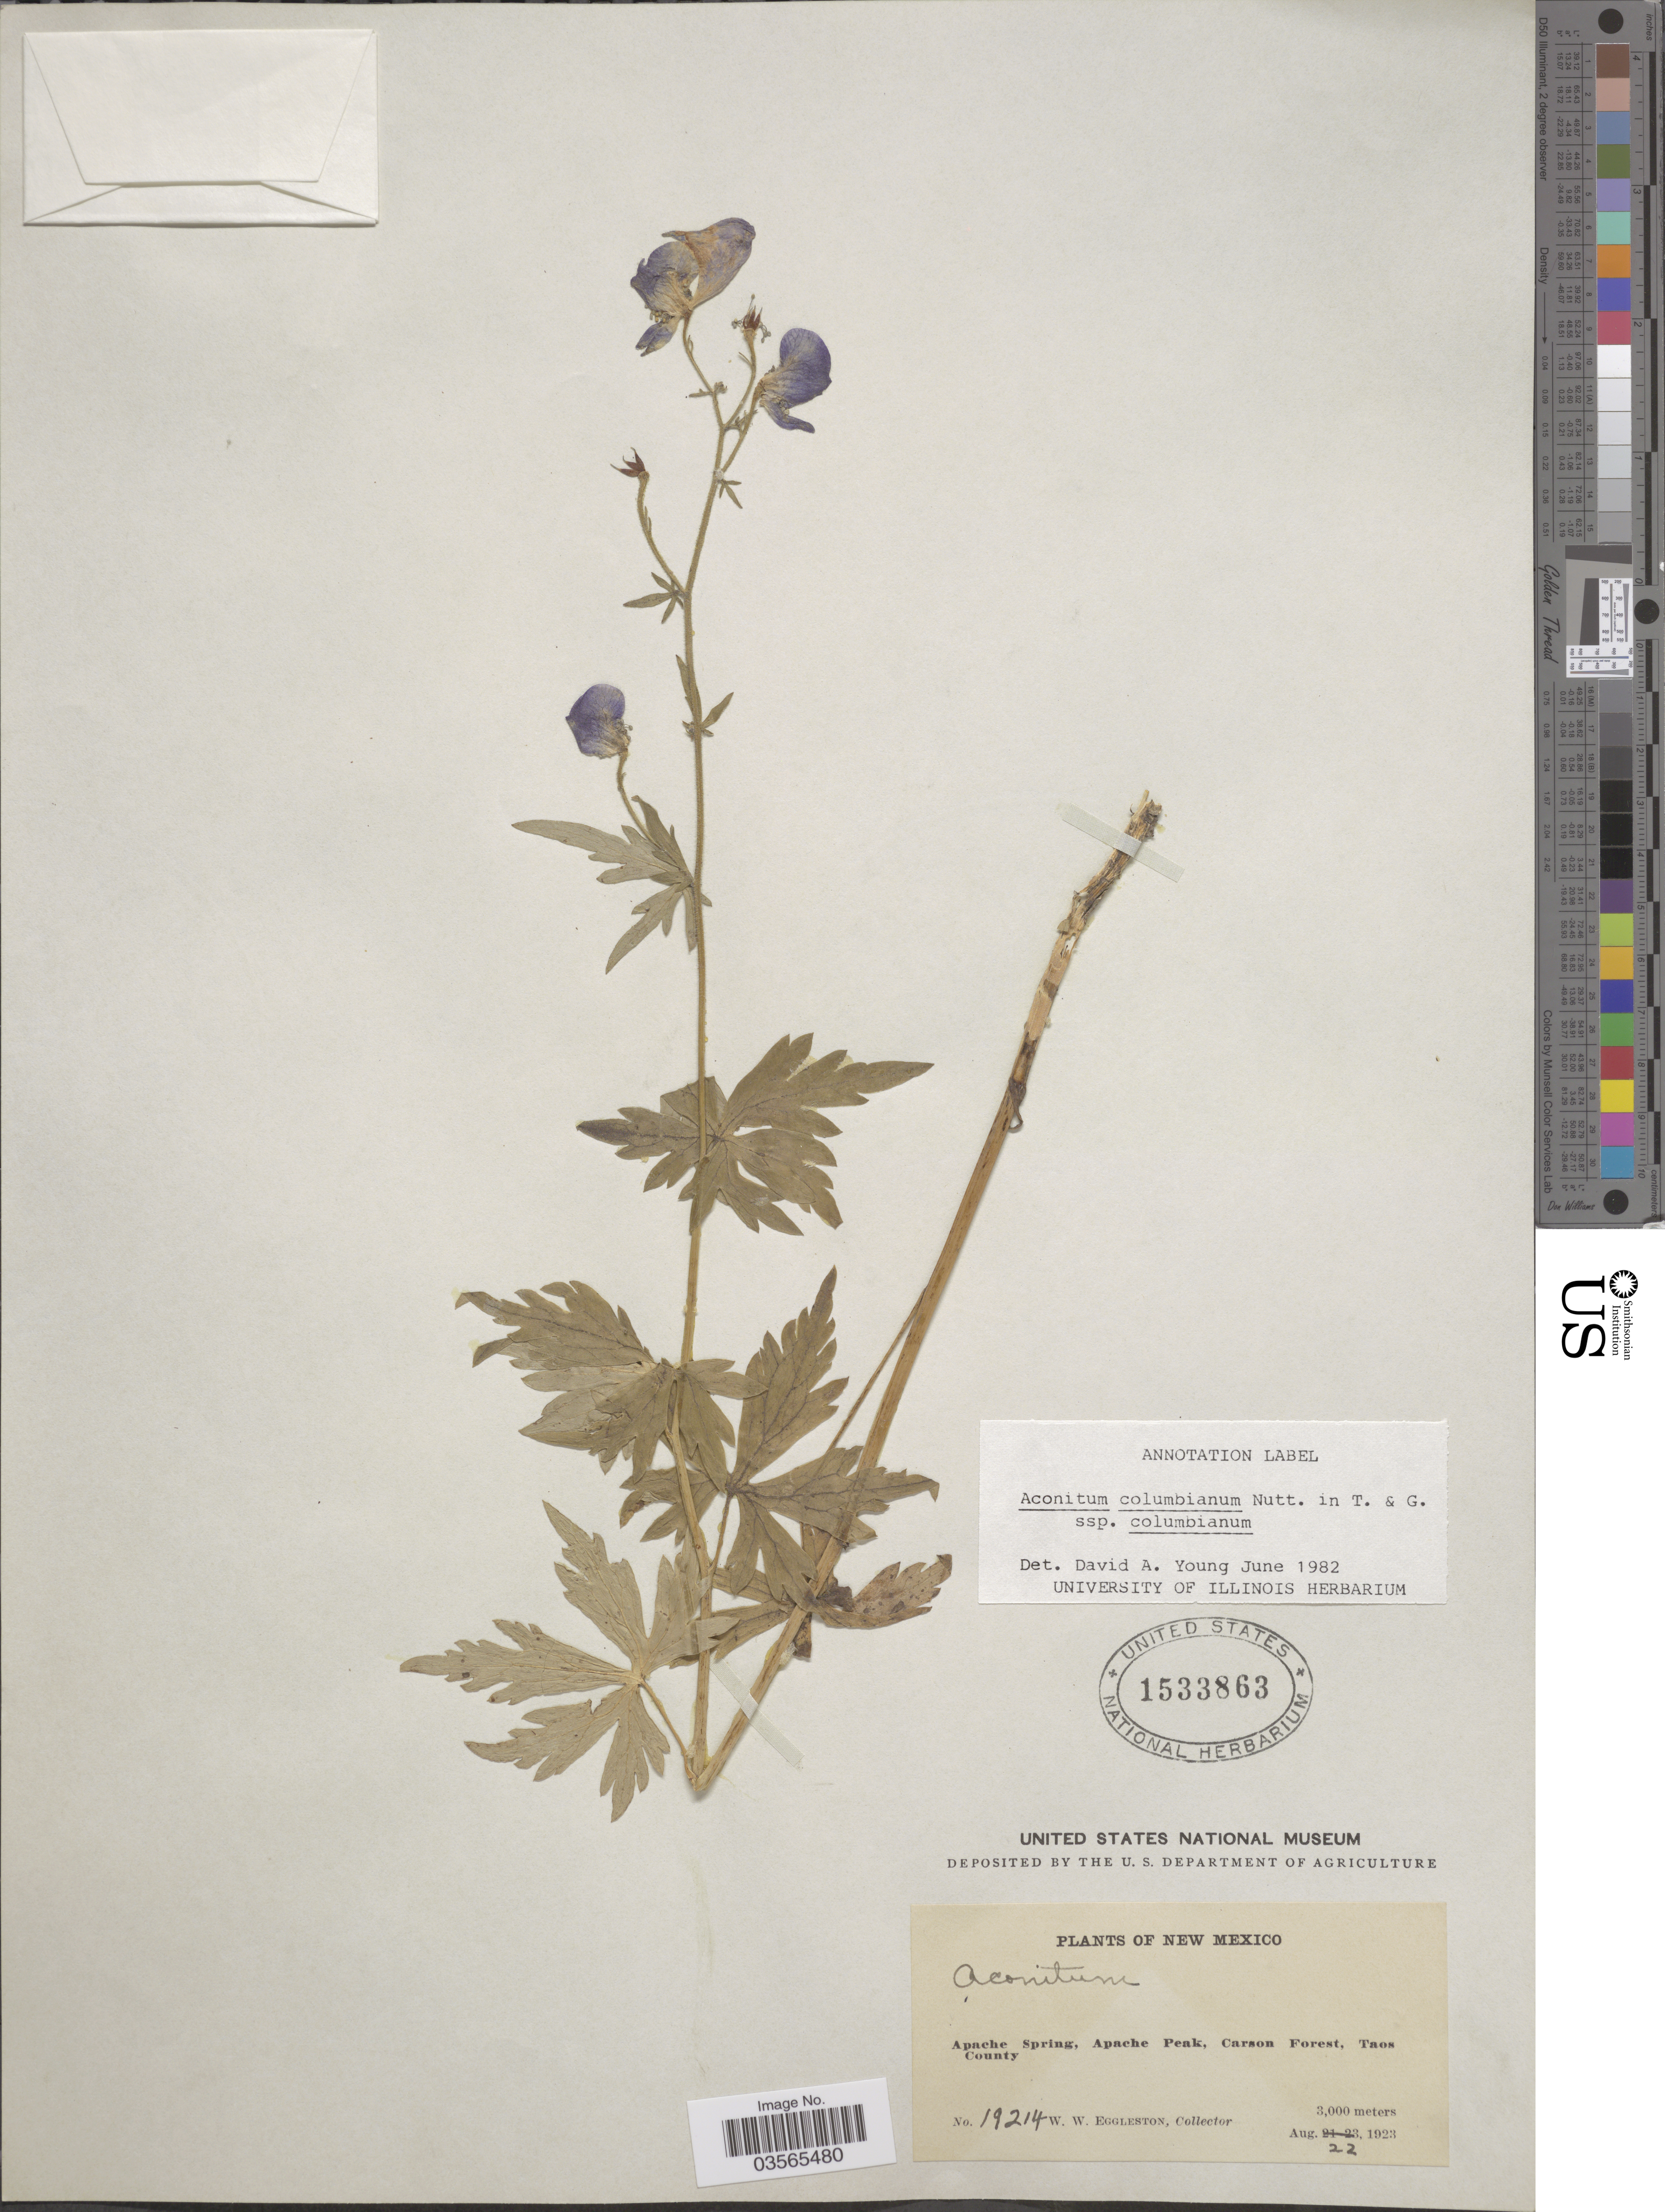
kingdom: Plantae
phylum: Tracheophyta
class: Magnoliopsida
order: Ranunculales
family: Ranunculaceae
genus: Aconitum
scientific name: Aconitum columbianum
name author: Nutt.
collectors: W. W. Eggleston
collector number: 19214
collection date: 1923-08-22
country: United States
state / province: New Mexico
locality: Apache Spring, Apache Peak, Carson Forest, Taos County.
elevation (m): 3000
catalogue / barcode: US 1533863